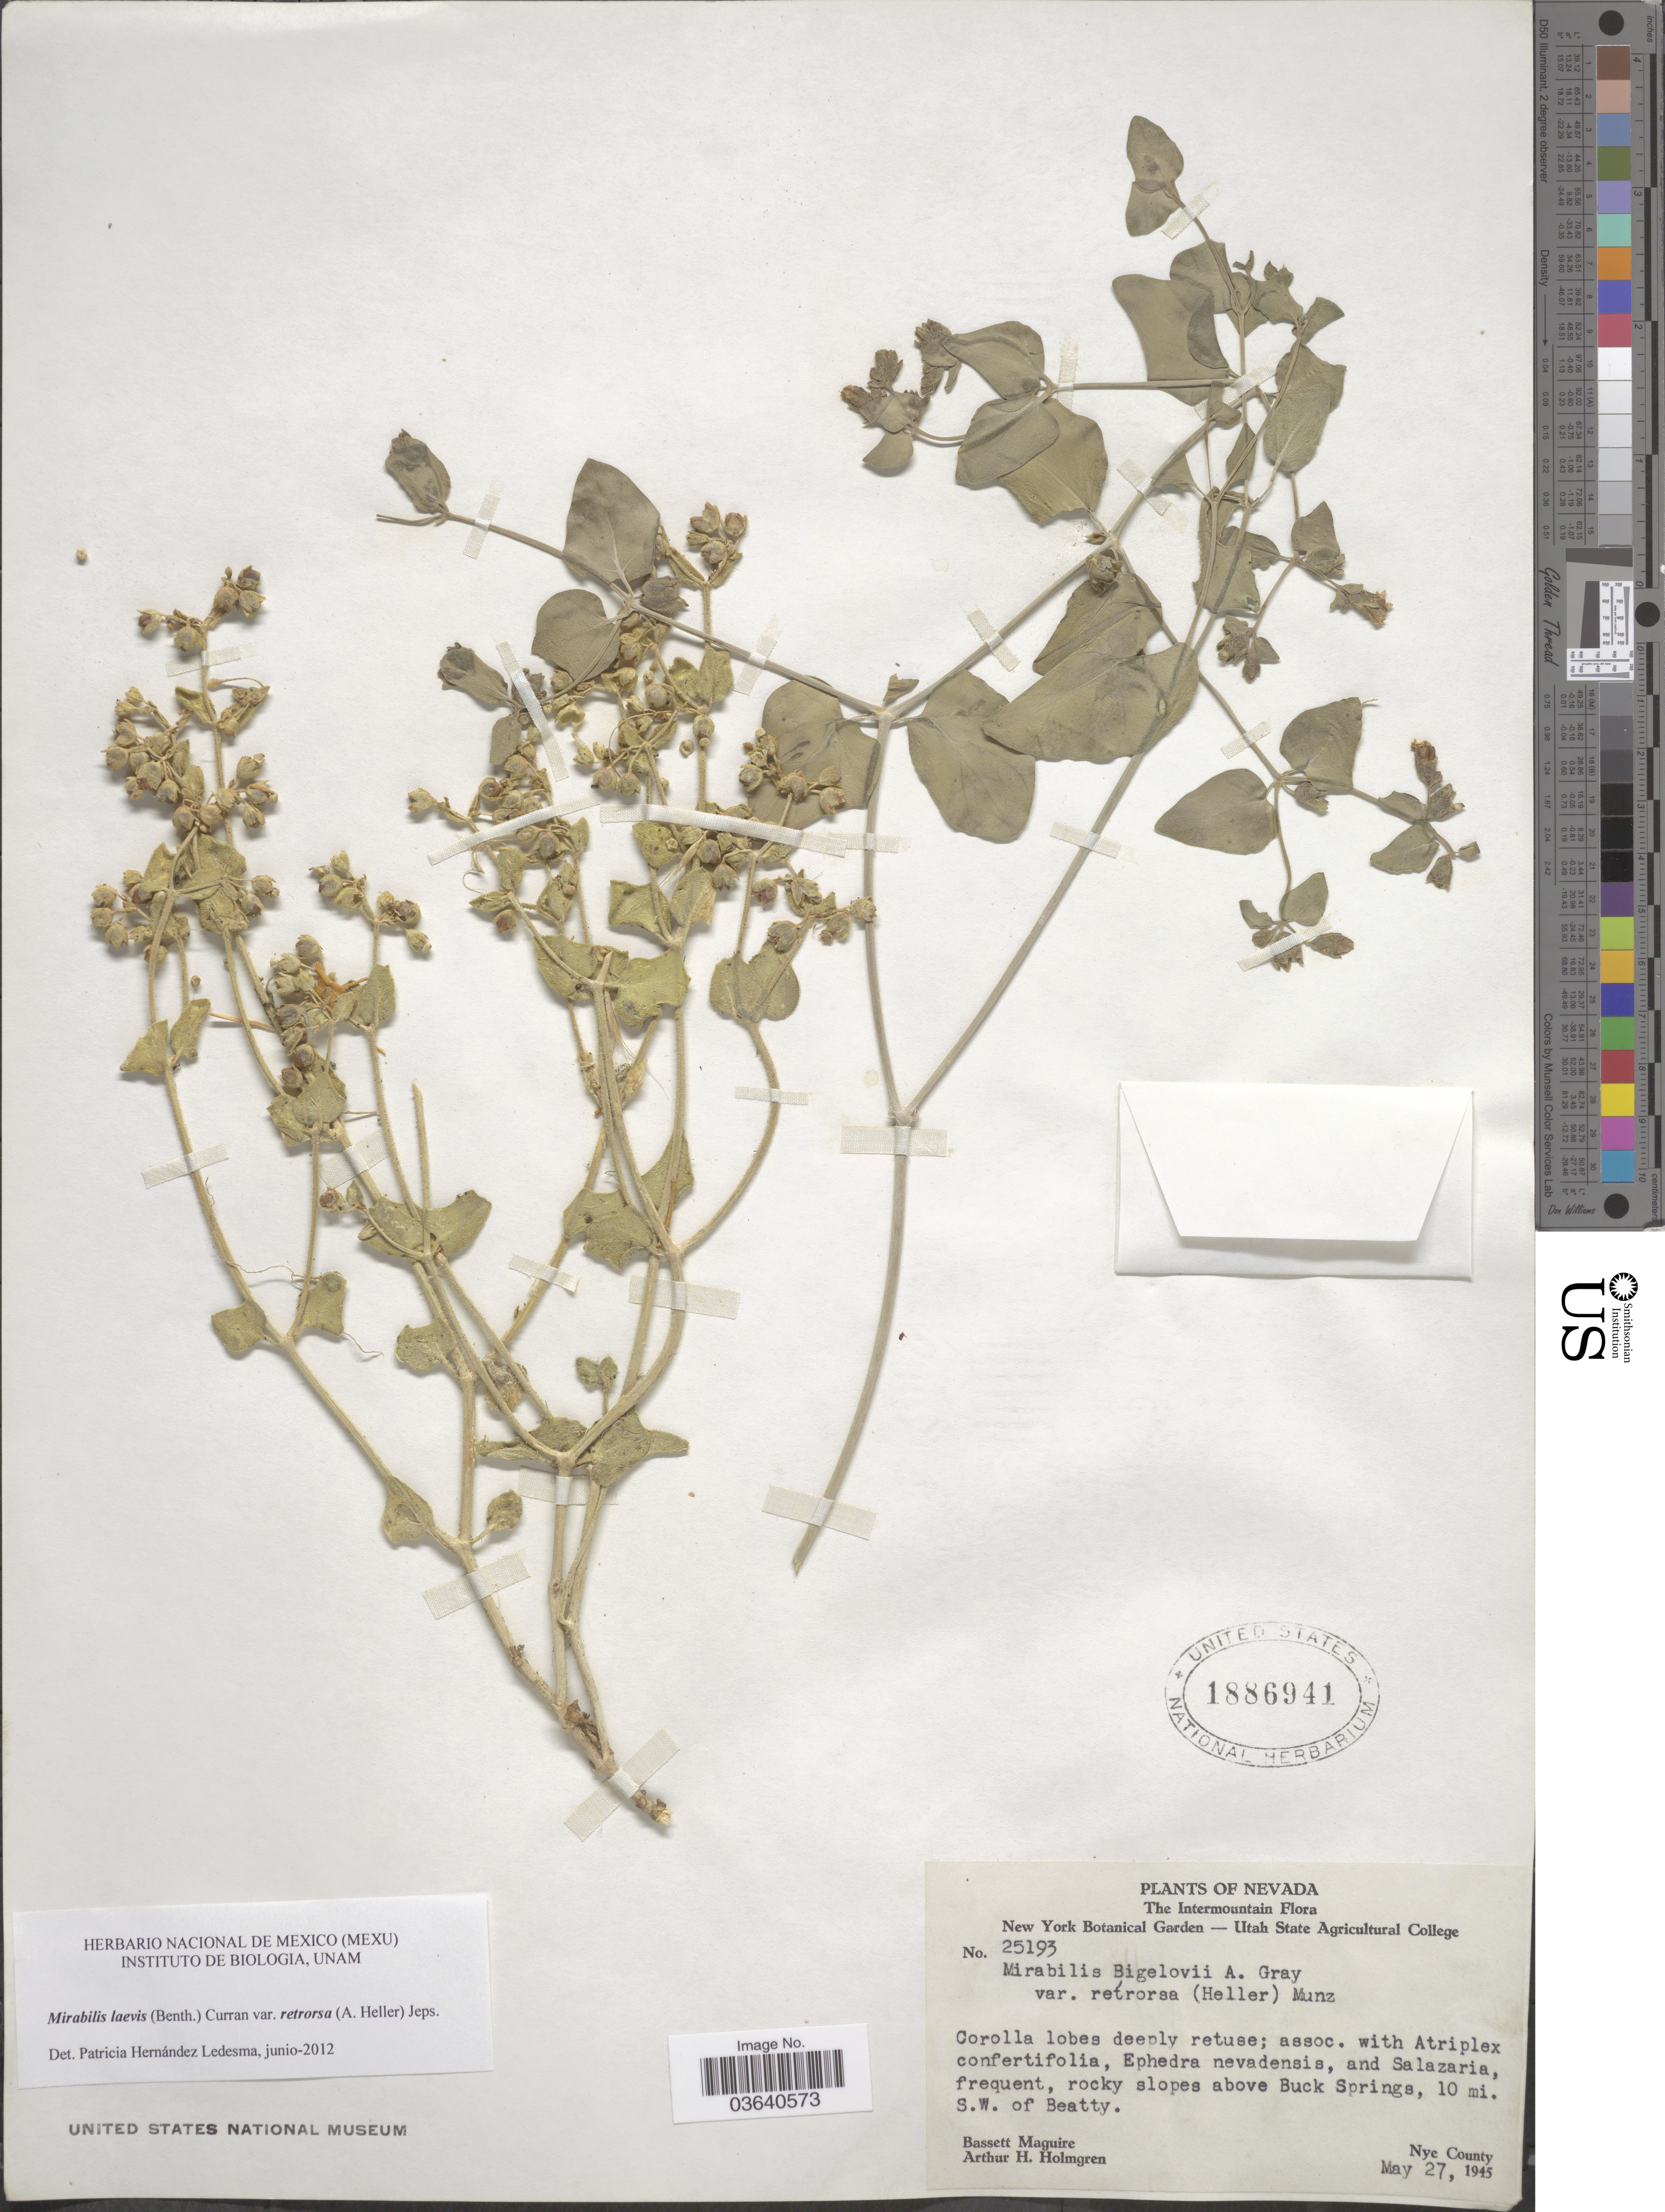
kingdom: Plantae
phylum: Tracheophyta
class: Magnoliopsida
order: Caryophyllales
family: Nyctaginaceae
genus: Mirabilis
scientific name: Mirabilis laevis var. retrorsa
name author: (A. Heller) Jeps.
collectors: B. Maguire & A. H. Holmgren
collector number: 25193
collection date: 1945-05-27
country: United States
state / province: Nevada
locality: The Intermountain. Rocky slopes above Buck Springs, 10 mi. S.W. of Beatty. Nye County.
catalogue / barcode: US 1886941